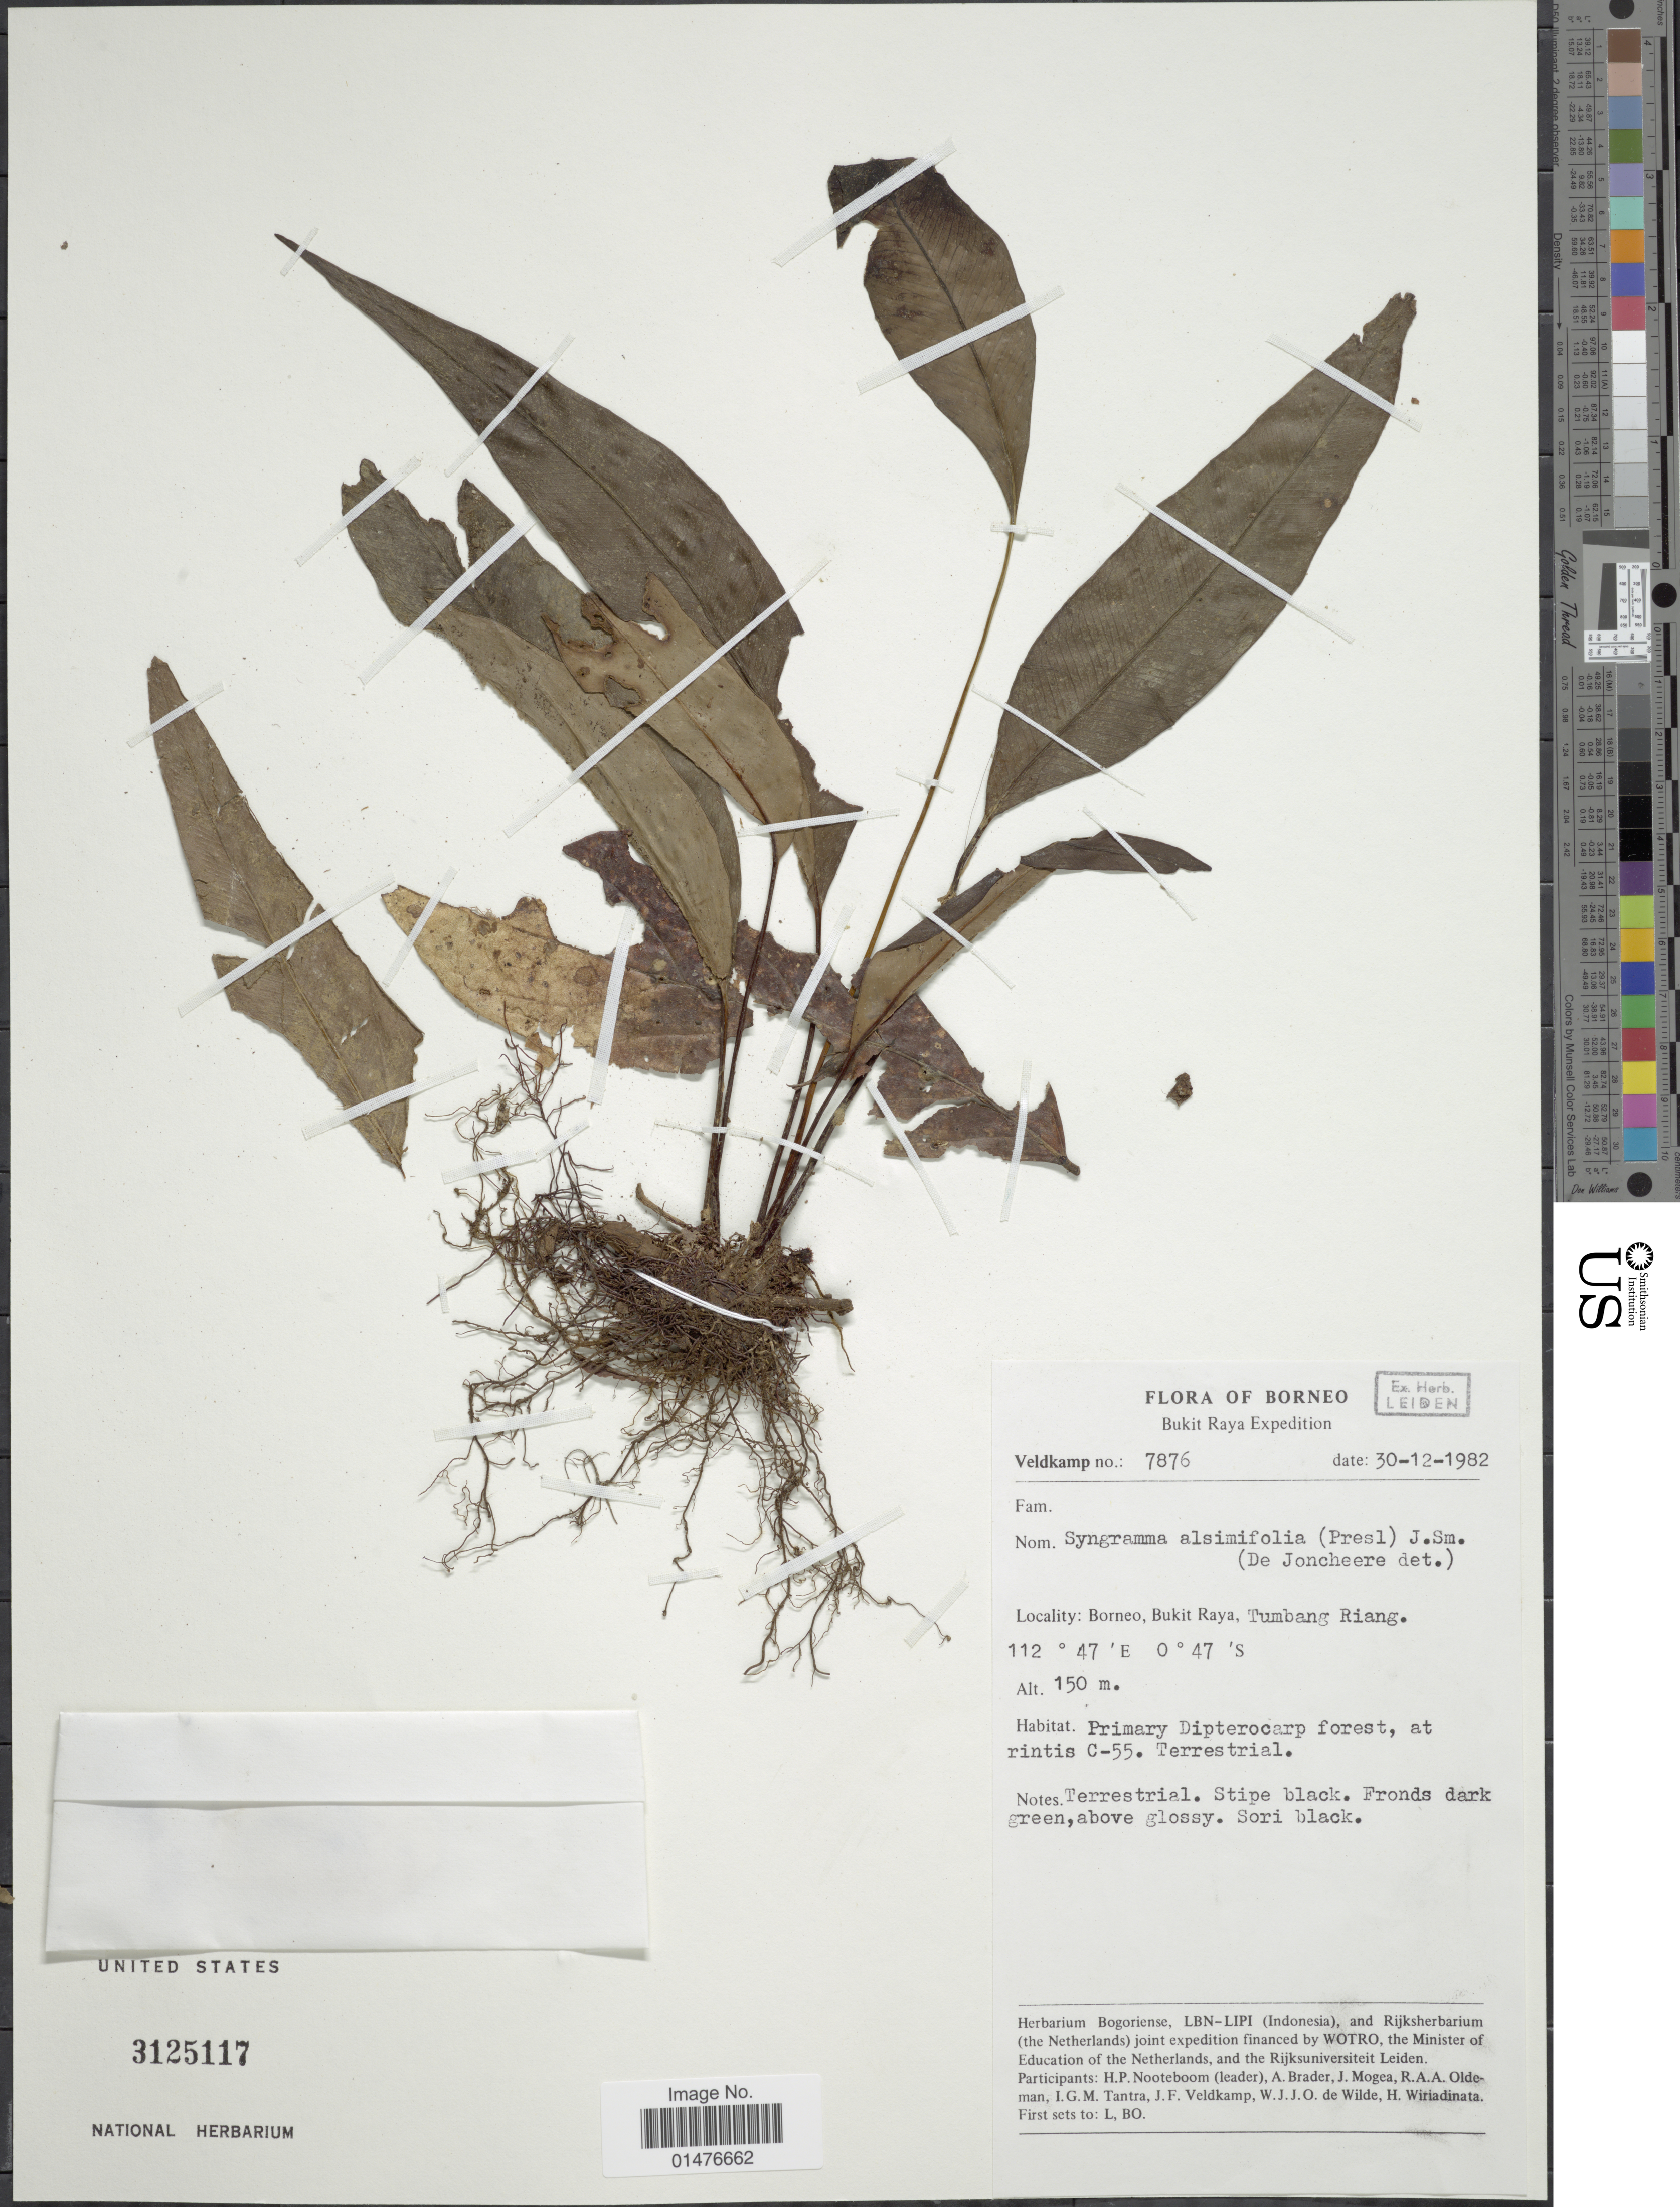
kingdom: Plantae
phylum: Tracheophyta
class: Polypodiopsida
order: Polypodiales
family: Pteridaceae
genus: Syngramma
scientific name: Syngramma alismifolia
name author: (C. Presl) J. Sm.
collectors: -. Veldkamp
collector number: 7876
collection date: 1982-12-30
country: Malaysia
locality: Borneo, bukit Raya, Tumbang Riang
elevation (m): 150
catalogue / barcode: US 3125117